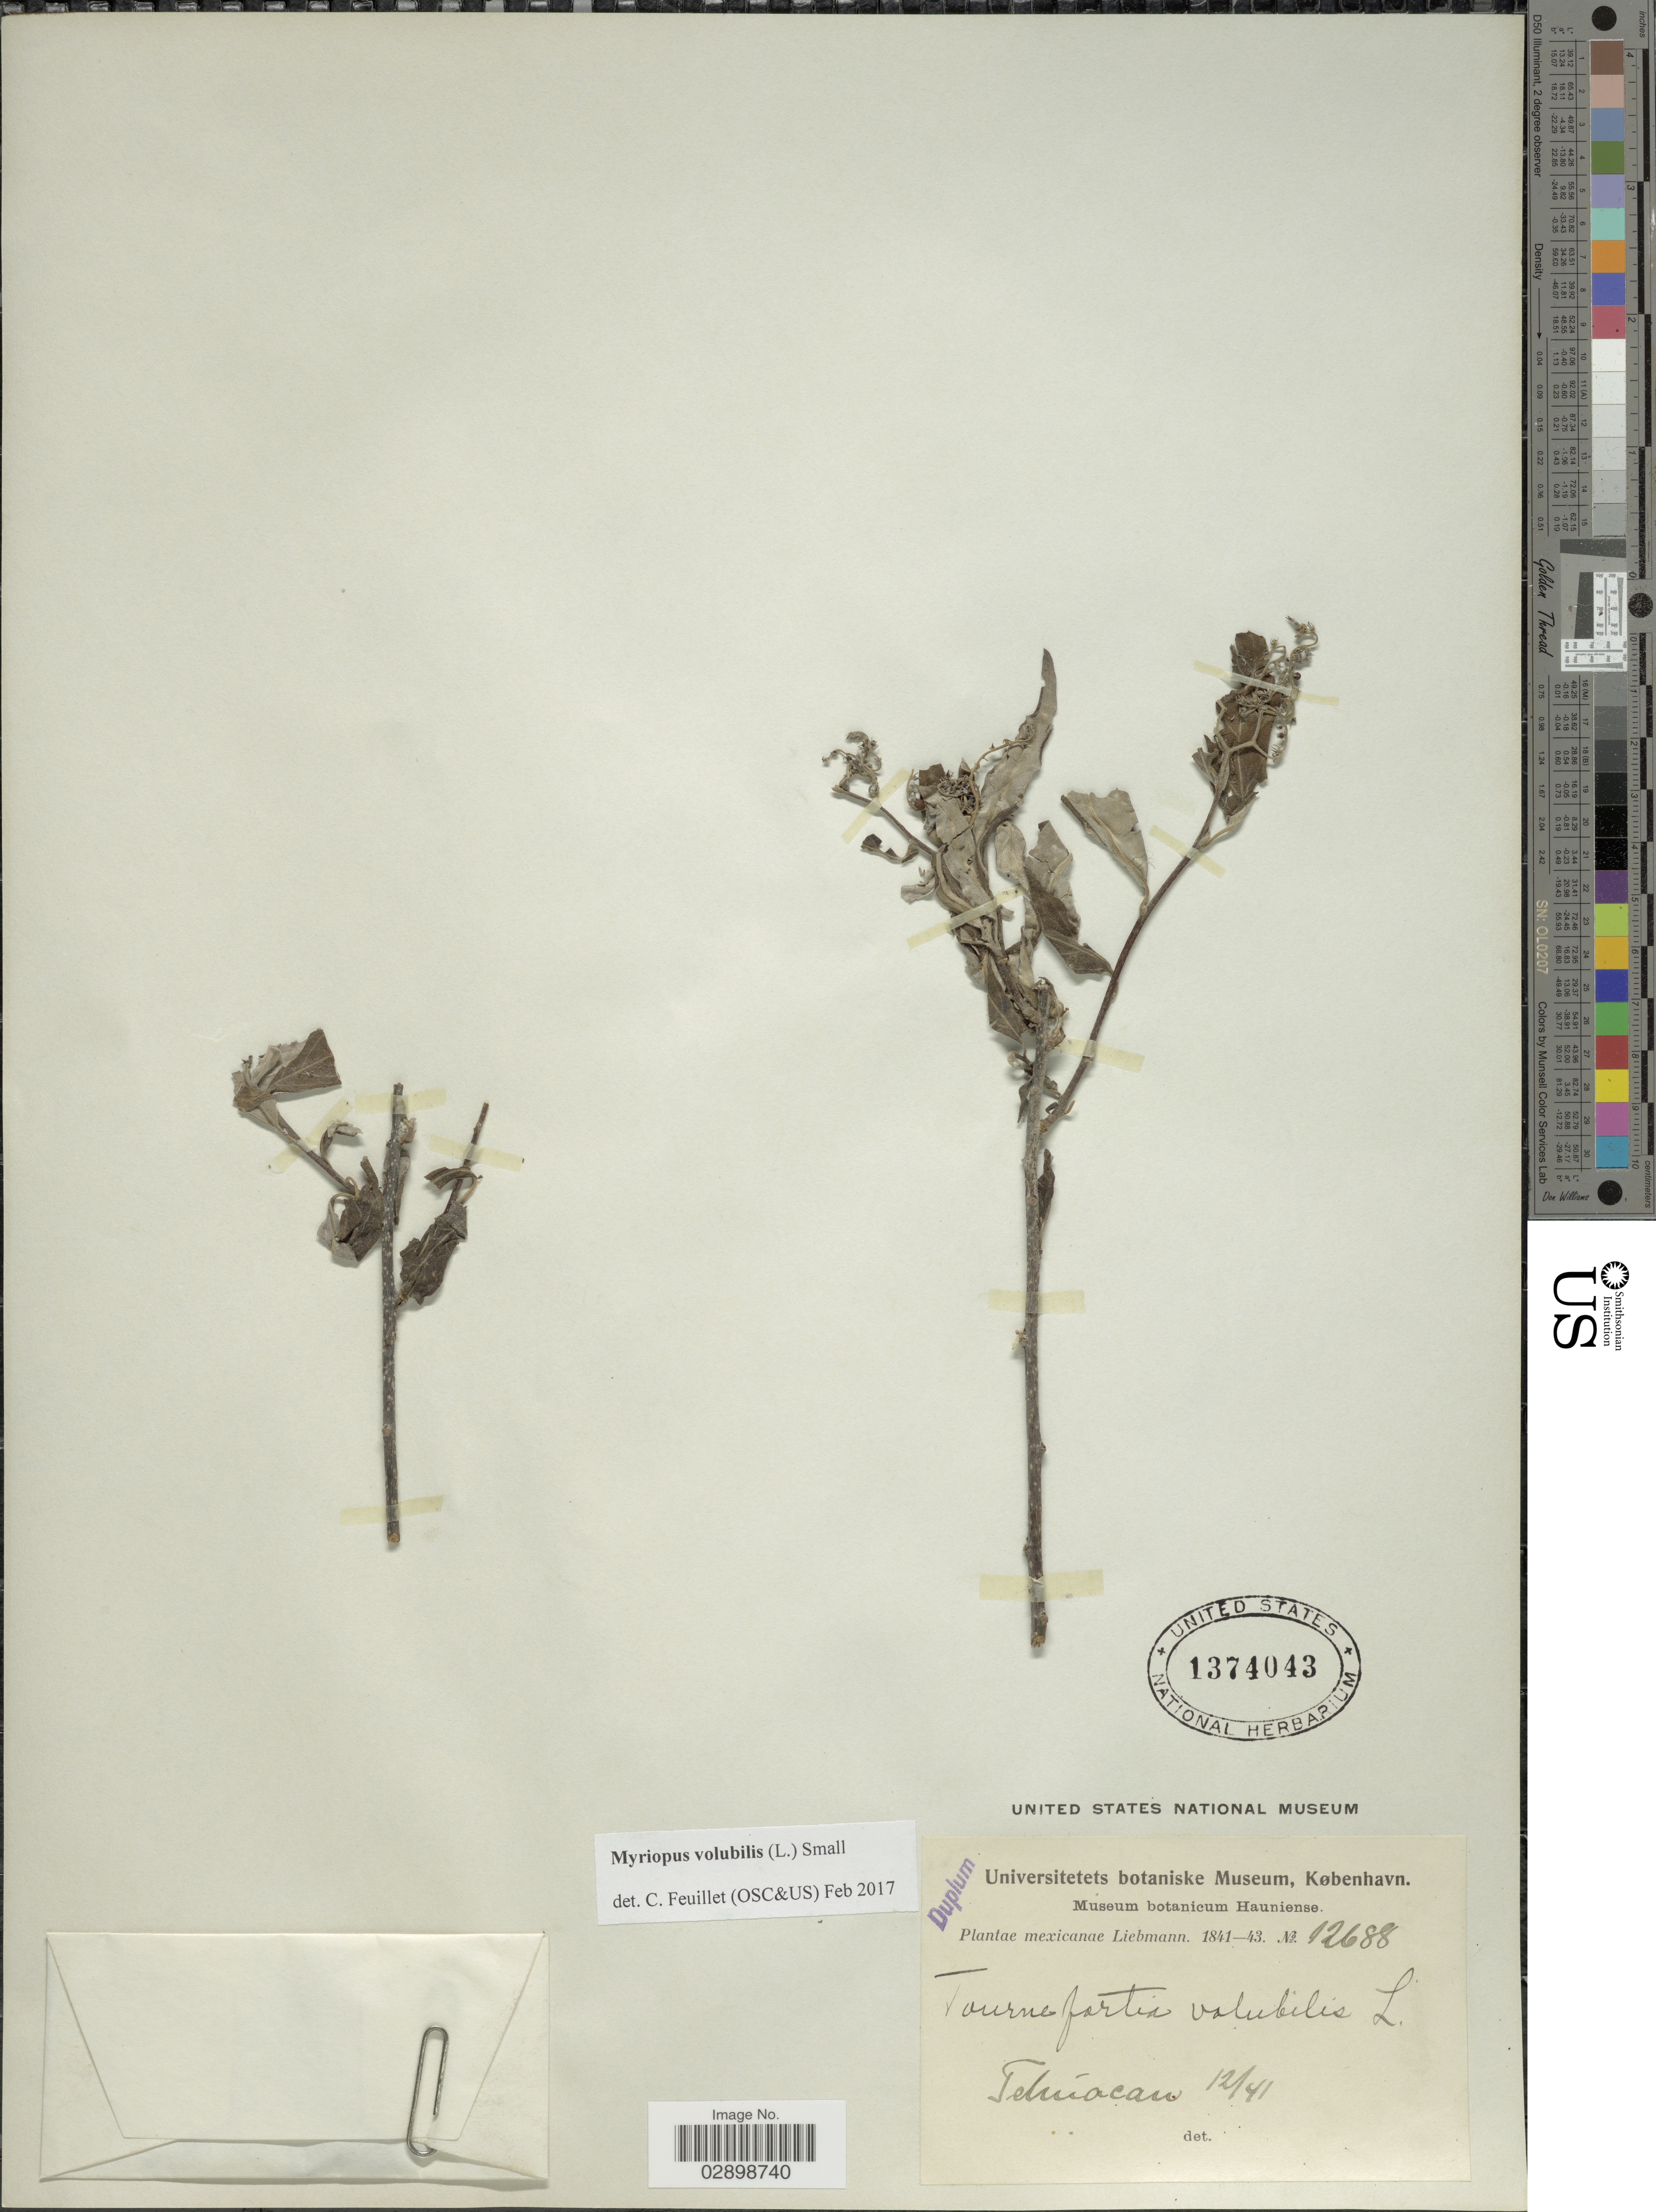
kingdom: Plantae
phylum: Tracheophyta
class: Magnoliopsida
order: Boraginales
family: Heliotropiaceae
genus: Myriopus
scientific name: Myriopus volubilis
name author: (L.) Small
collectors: Liebmann, --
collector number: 12688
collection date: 1841-12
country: Mexico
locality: Mexicanae. Tehúacan.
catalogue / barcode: US 1374043